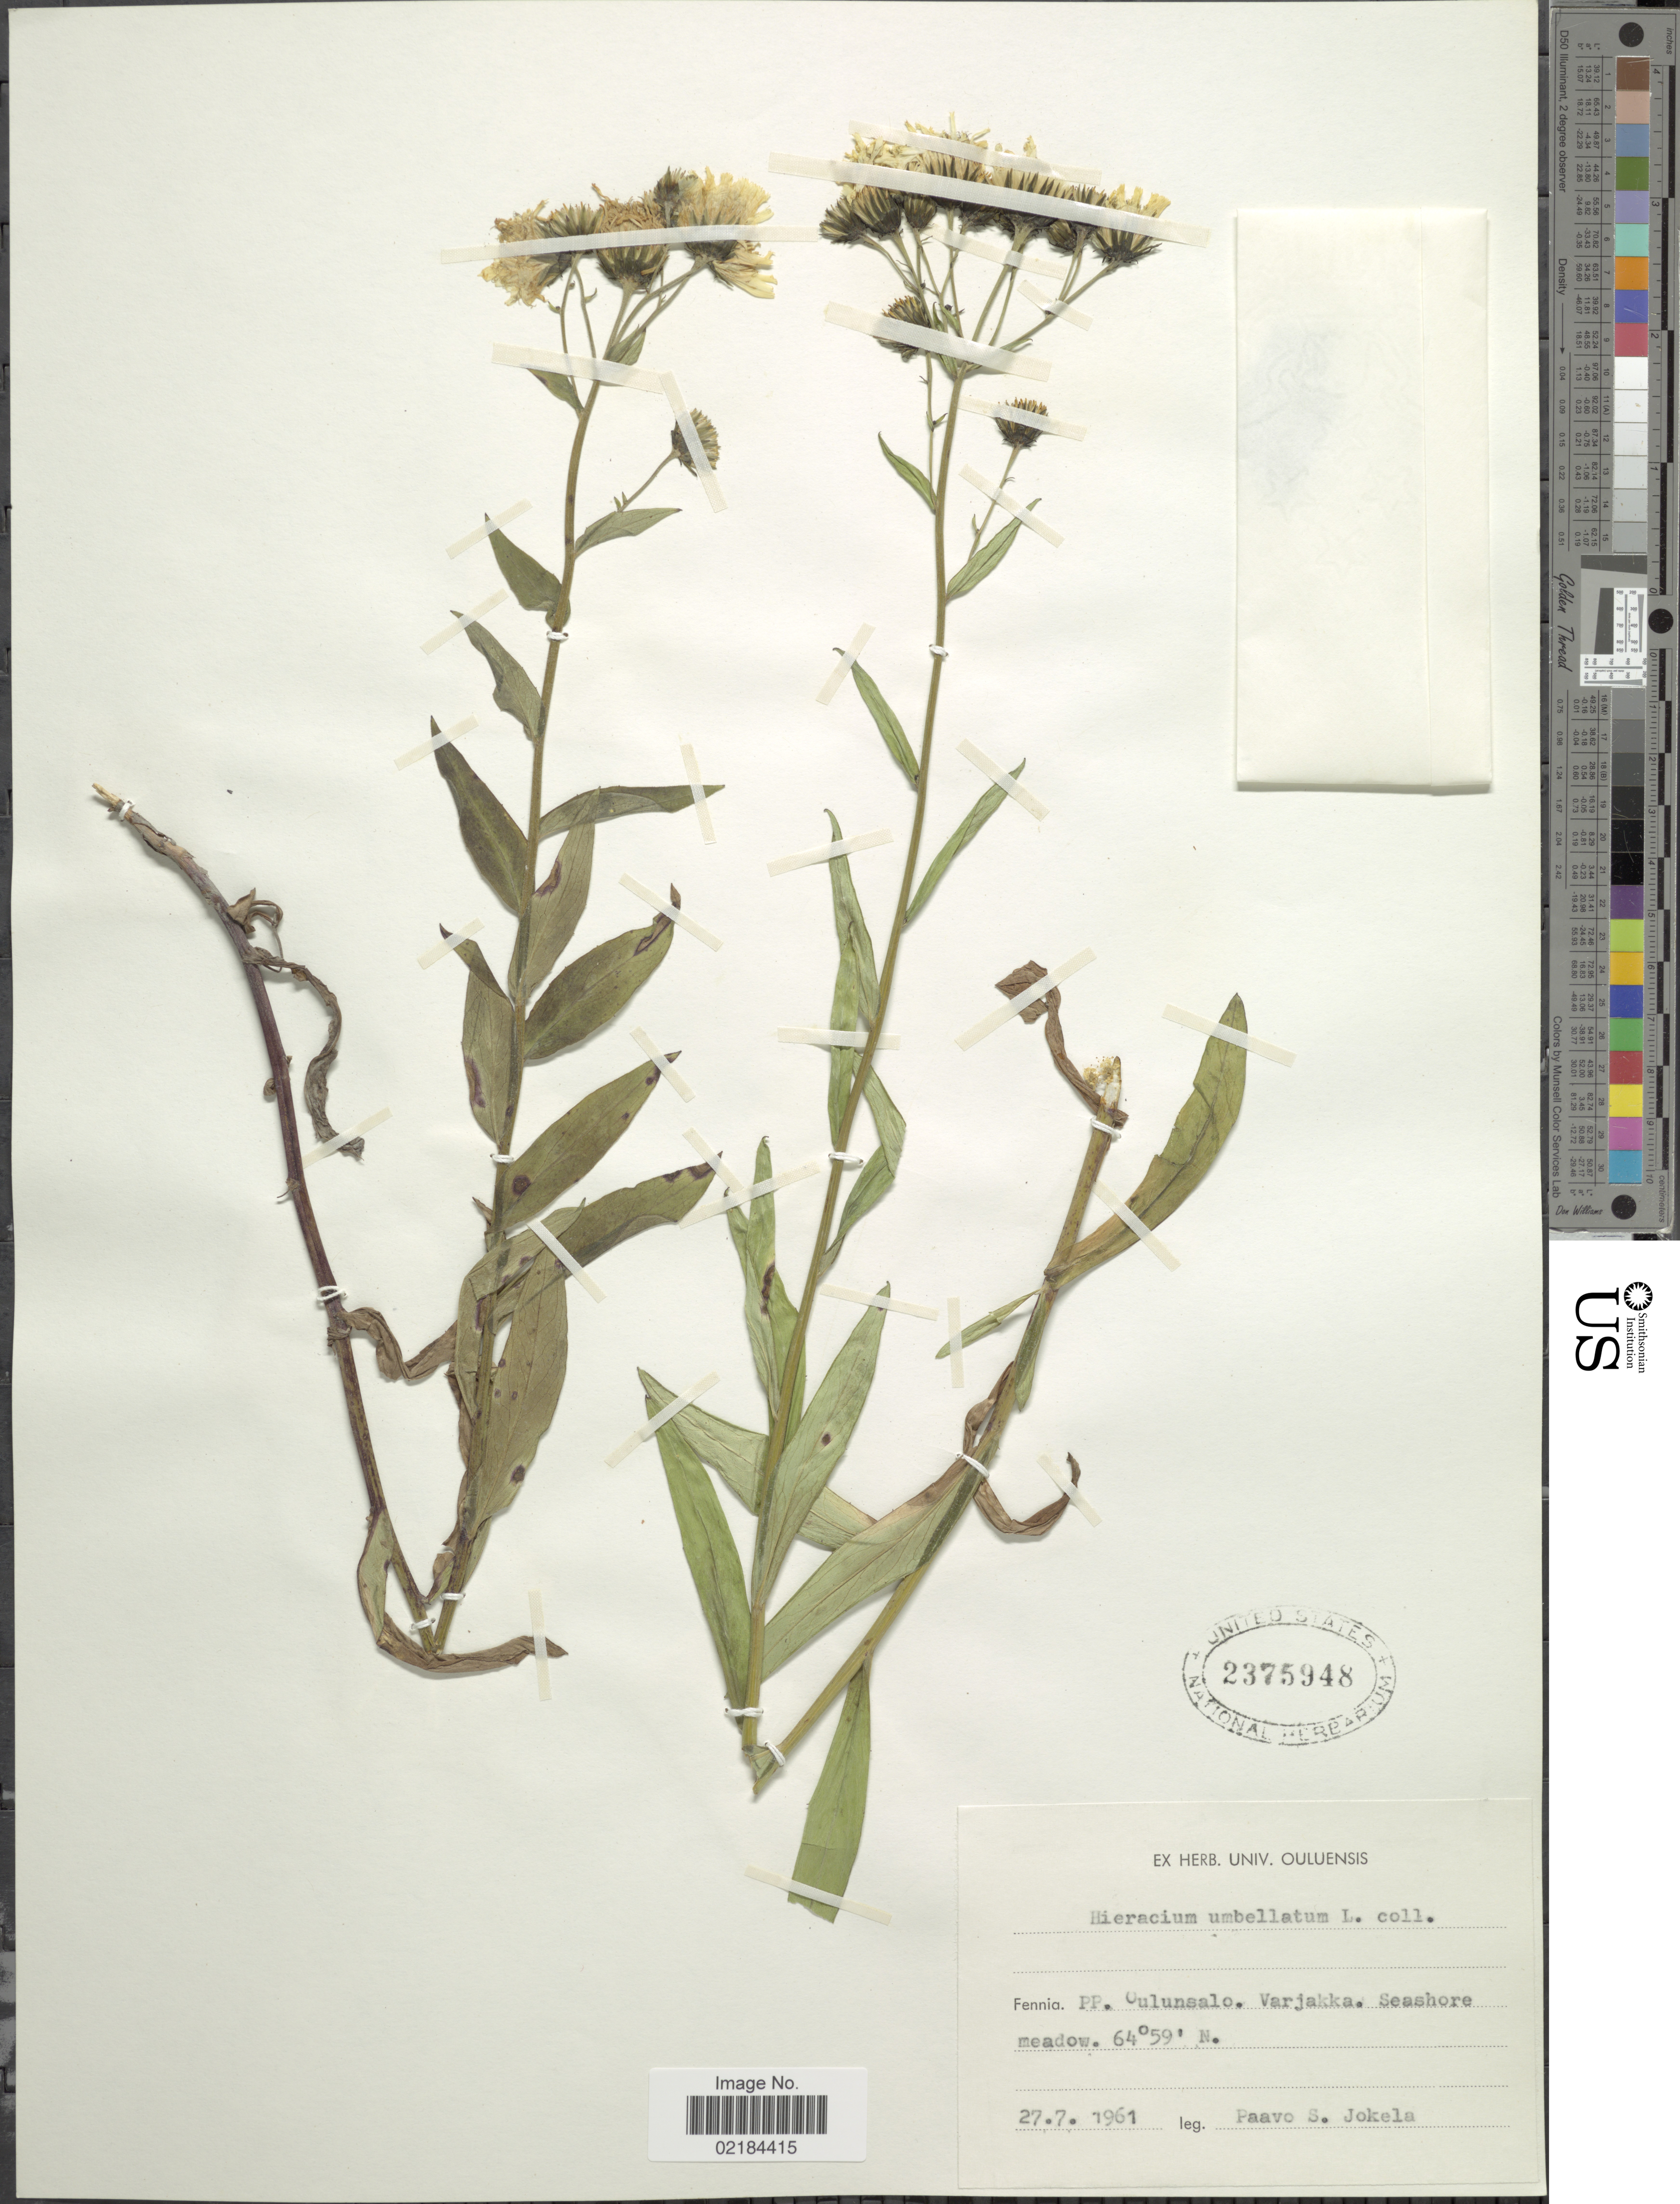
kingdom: Plantae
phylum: Tracheophyta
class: Magnoliopsida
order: Asterales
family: Asteraceae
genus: Hieracium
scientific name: Hieracium umbellatum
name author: L.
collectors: P. Jokela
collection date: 1961-07-27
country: Finland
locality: Fennia. PP. Oulunsalo. Varjakka. Sheashore meadow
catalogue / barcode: US 2375948